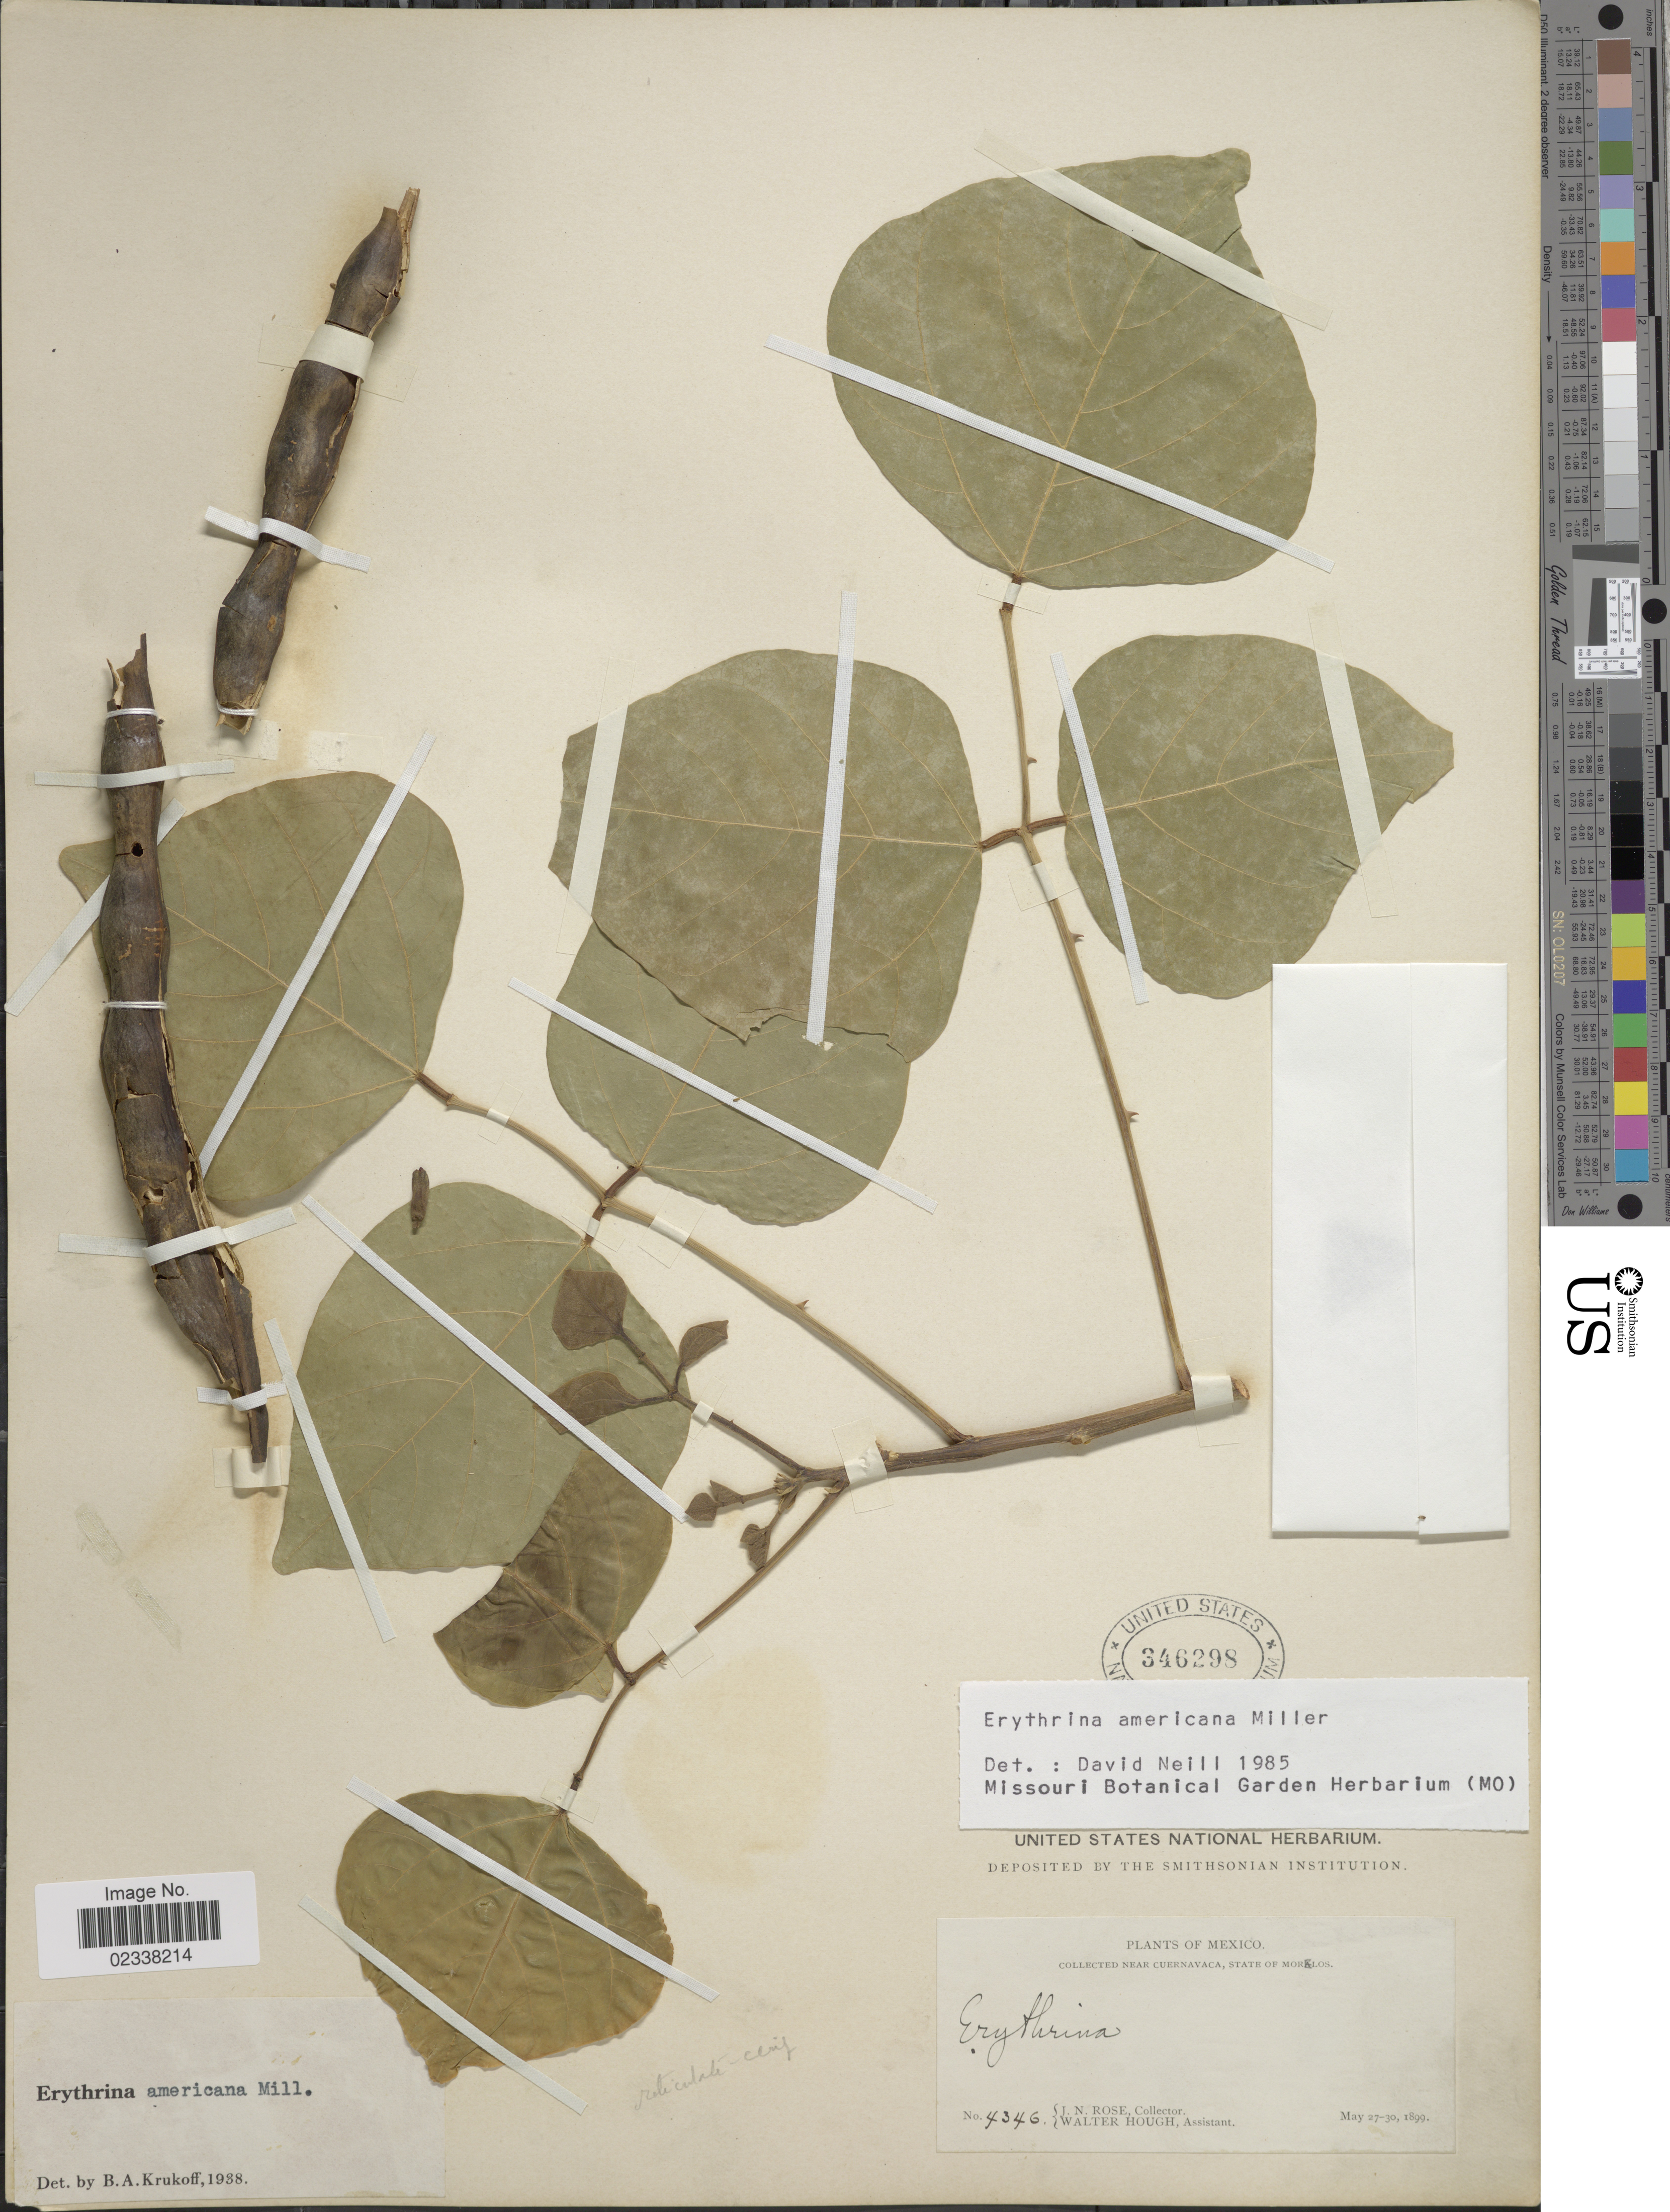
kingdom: Plantae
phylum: Tracheophyta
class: Magnoliopsida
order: Fabales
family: Fabaceae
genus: Erythrina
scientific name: Erythrina americana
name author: Mill.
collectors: J. N. Rose & W. Hough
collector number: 4346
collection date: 1899-05-27/1899-05-30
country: Mexico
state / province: Morelos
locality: Near Cuernavaca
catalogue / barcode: US 346298